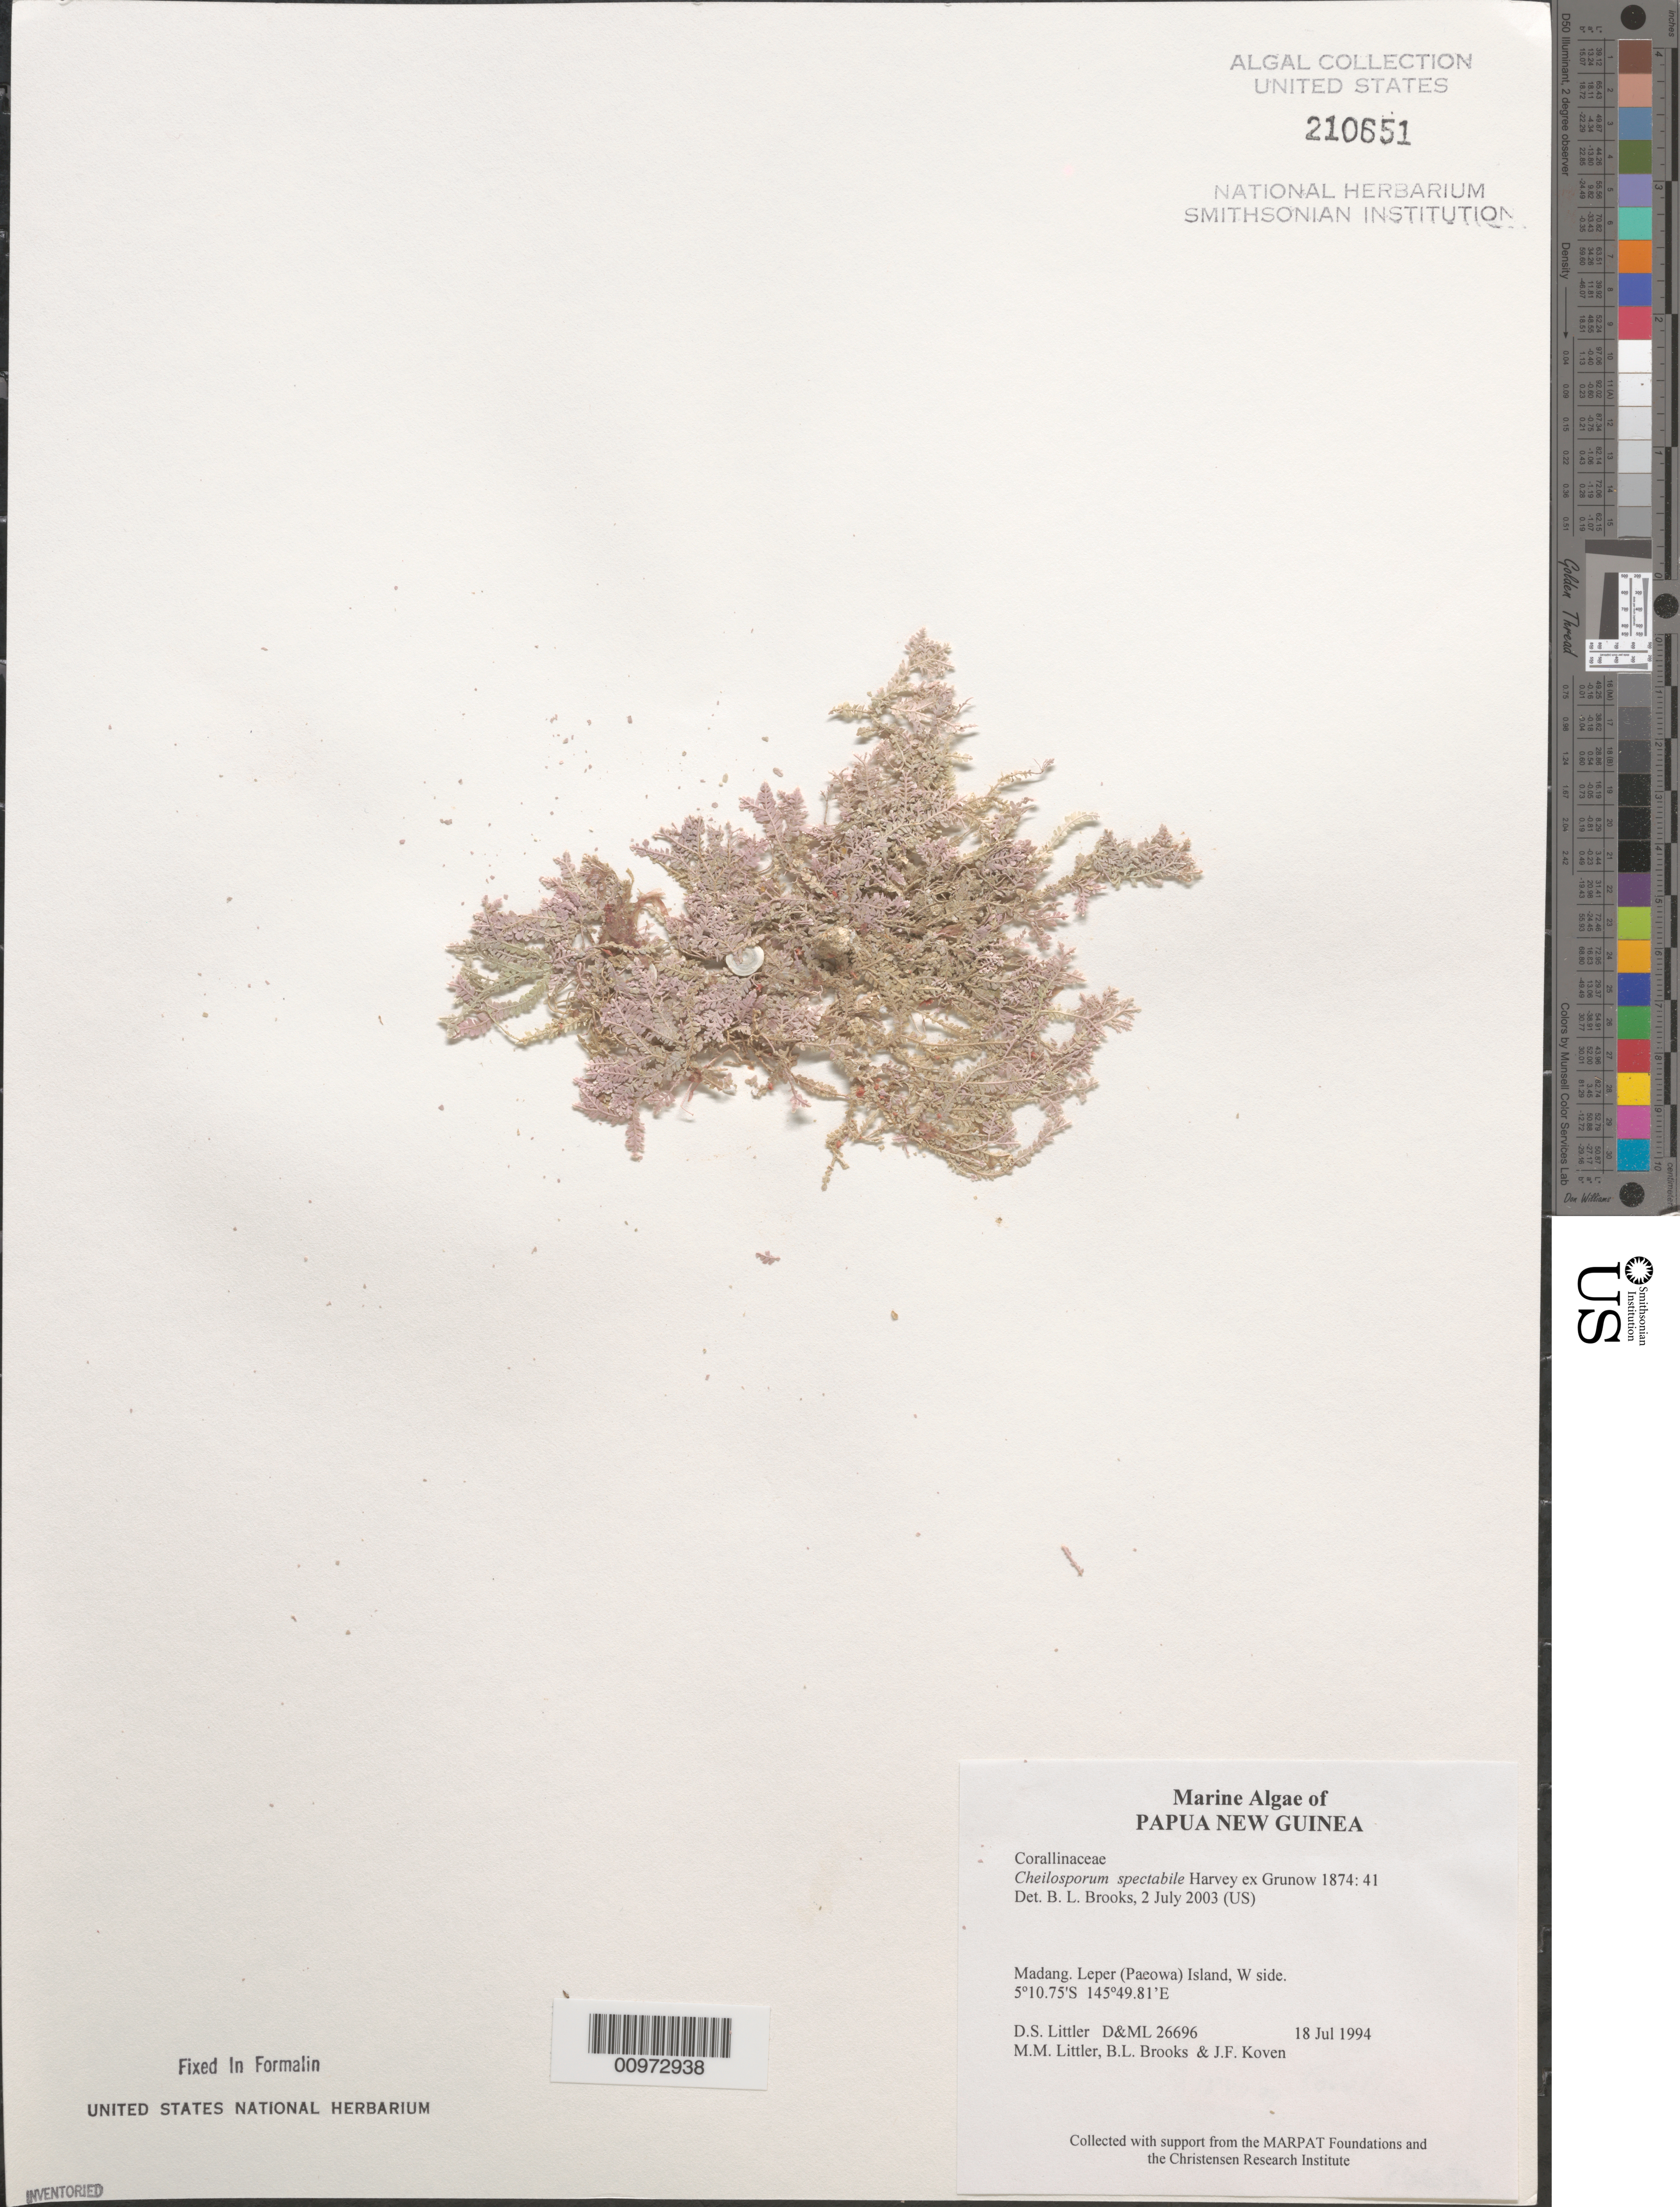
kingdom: Plantae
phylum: Rhodophyta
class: Florideophyceae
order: Corallinales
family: Corallinaceae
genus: Jania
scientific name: Jania pacifica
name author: Aresch.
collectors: D. S. Littler, M. M. Littler, B. Brooks & J. Koven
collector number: D&ML 26696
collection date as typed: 18 Jul 1994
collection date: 1994-07-18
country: Papua New Guinea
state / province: Madang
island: Leper [Paeowa]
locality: West side of island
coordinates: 5 10.75'S, 145 49.81'E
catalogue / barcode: US 210651